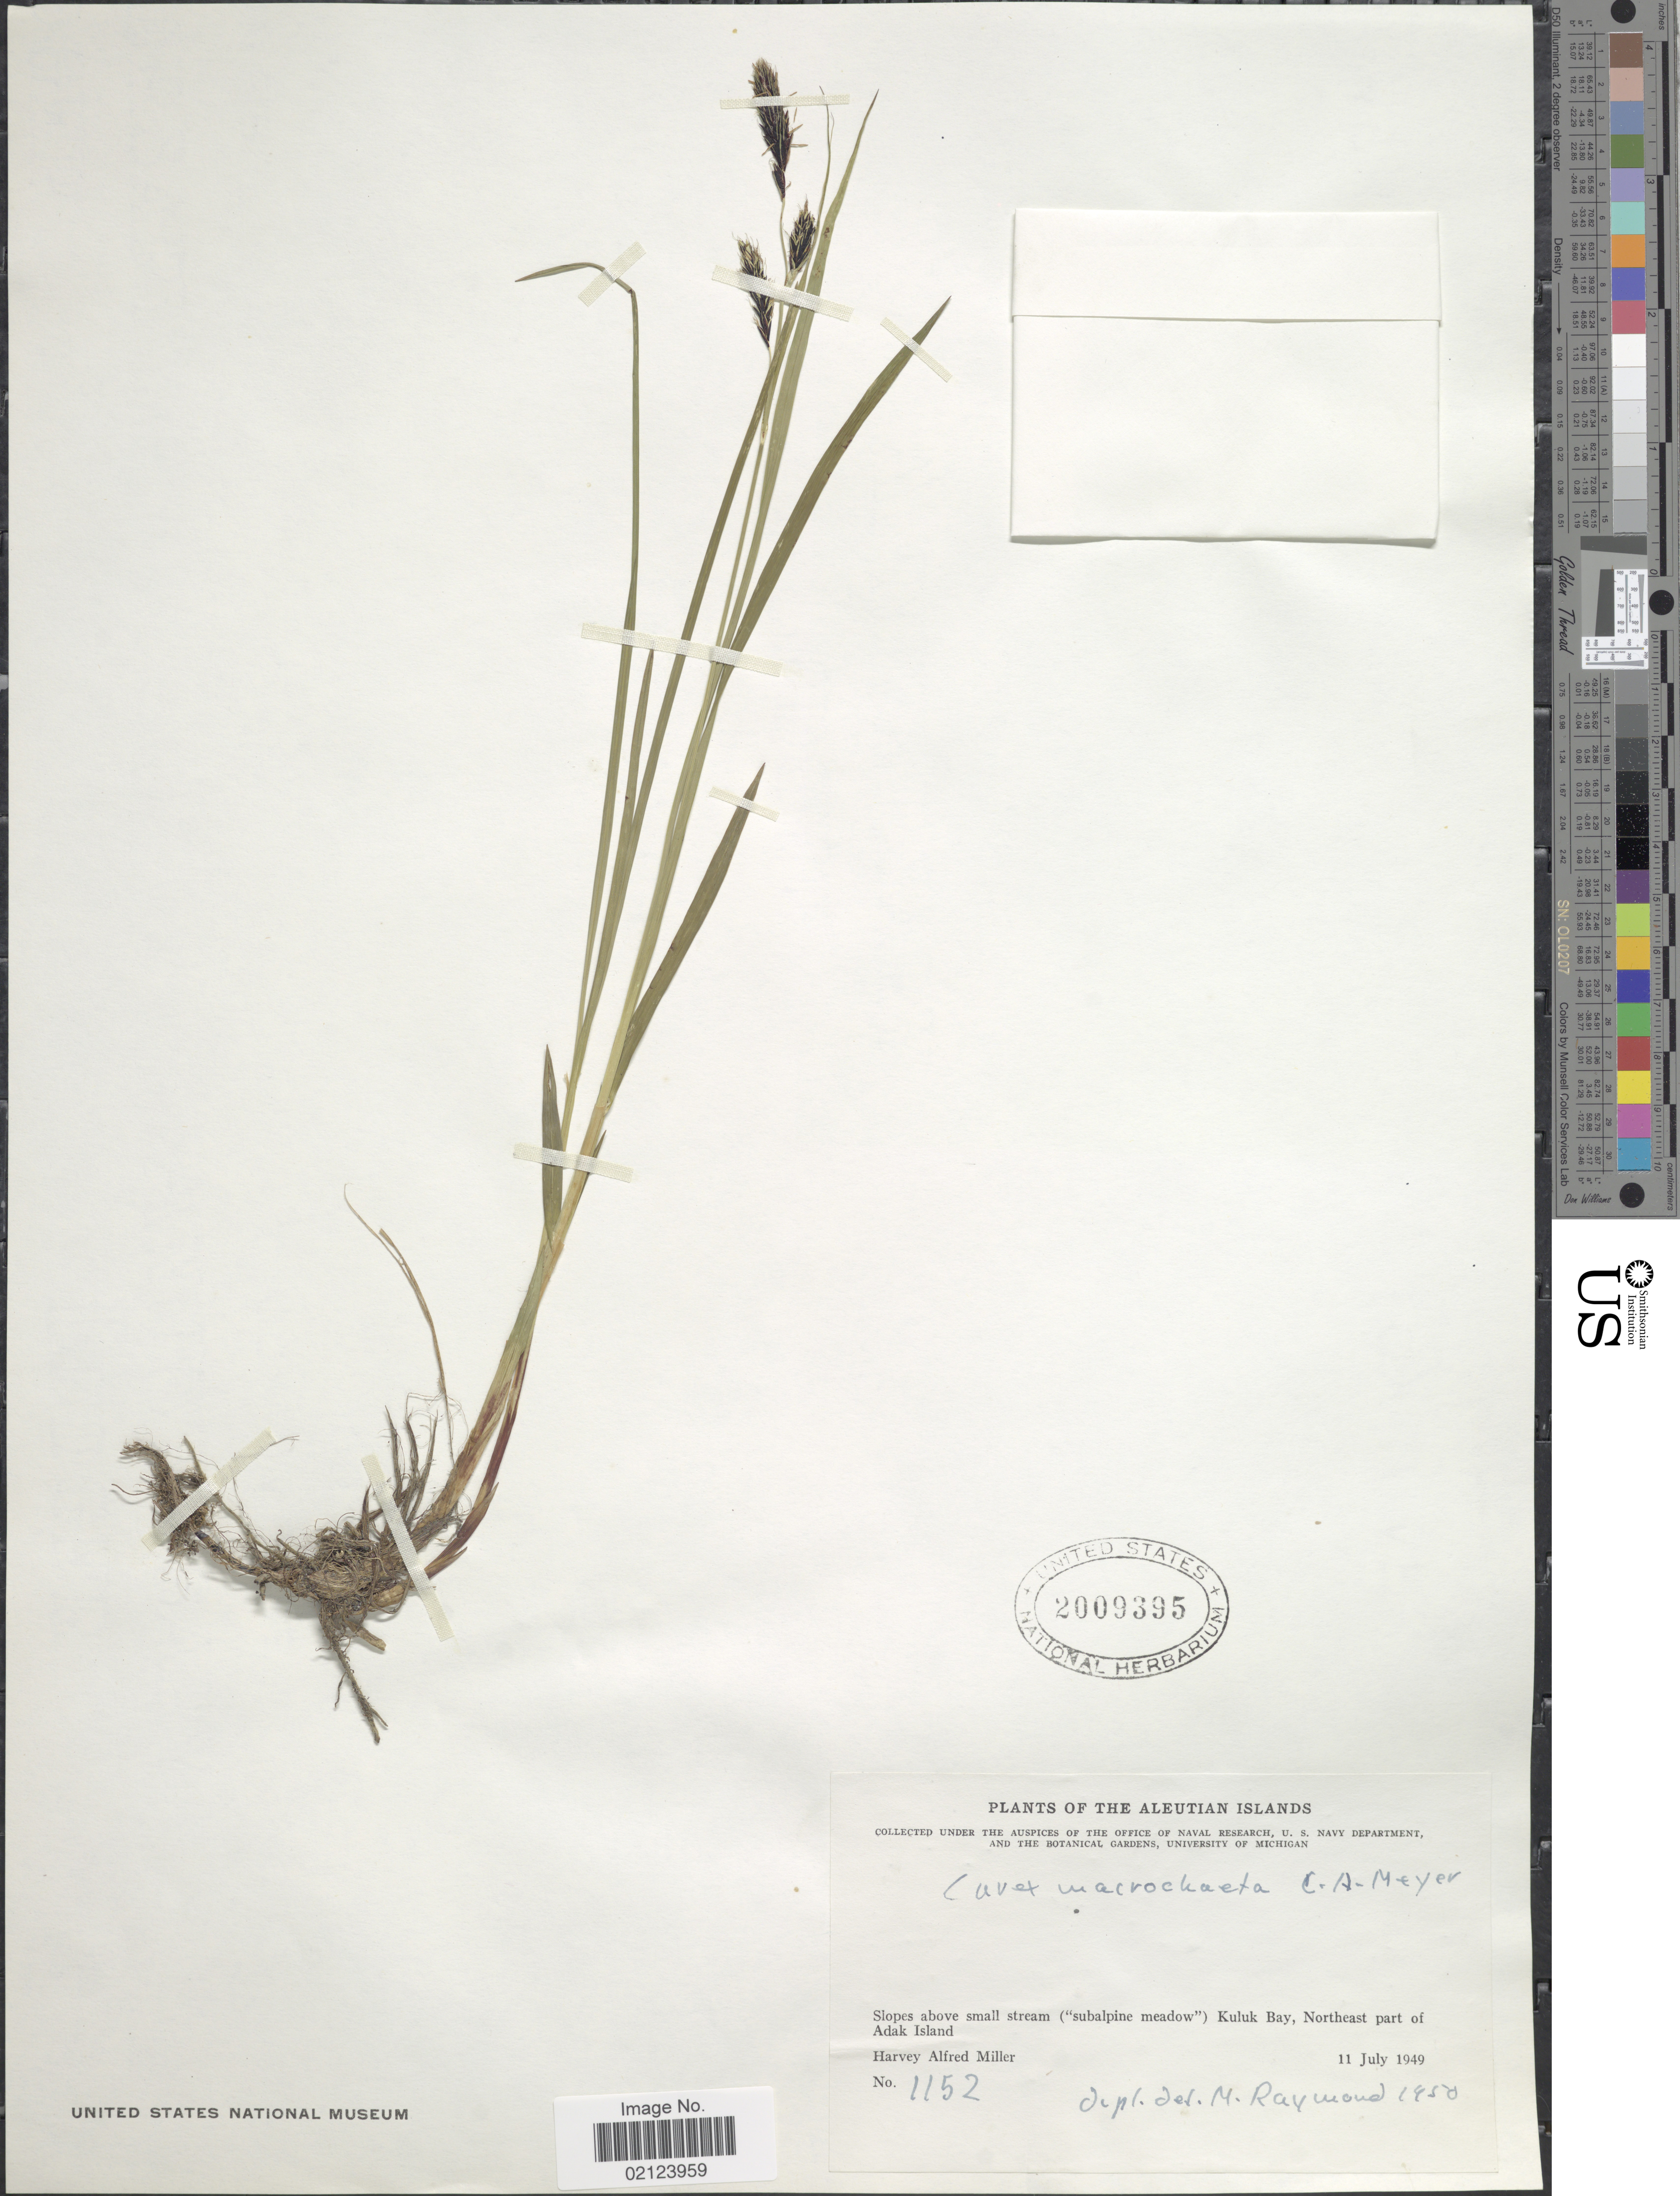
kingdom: Plantae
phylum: Tracheophyta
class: Liliopsida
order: Poales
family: Cyperaceae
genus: Carex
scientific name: Carex macrochaeta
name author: C.A. Mey.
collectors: H. A. Miller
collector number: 1152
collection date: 1949-07-11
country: United States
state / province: Alaska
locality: Aleutian Islands. Slopes above small stream ("subalpine meadow") Kuluk Bay, Northeast part of Adak Island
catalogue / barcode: US 2009395